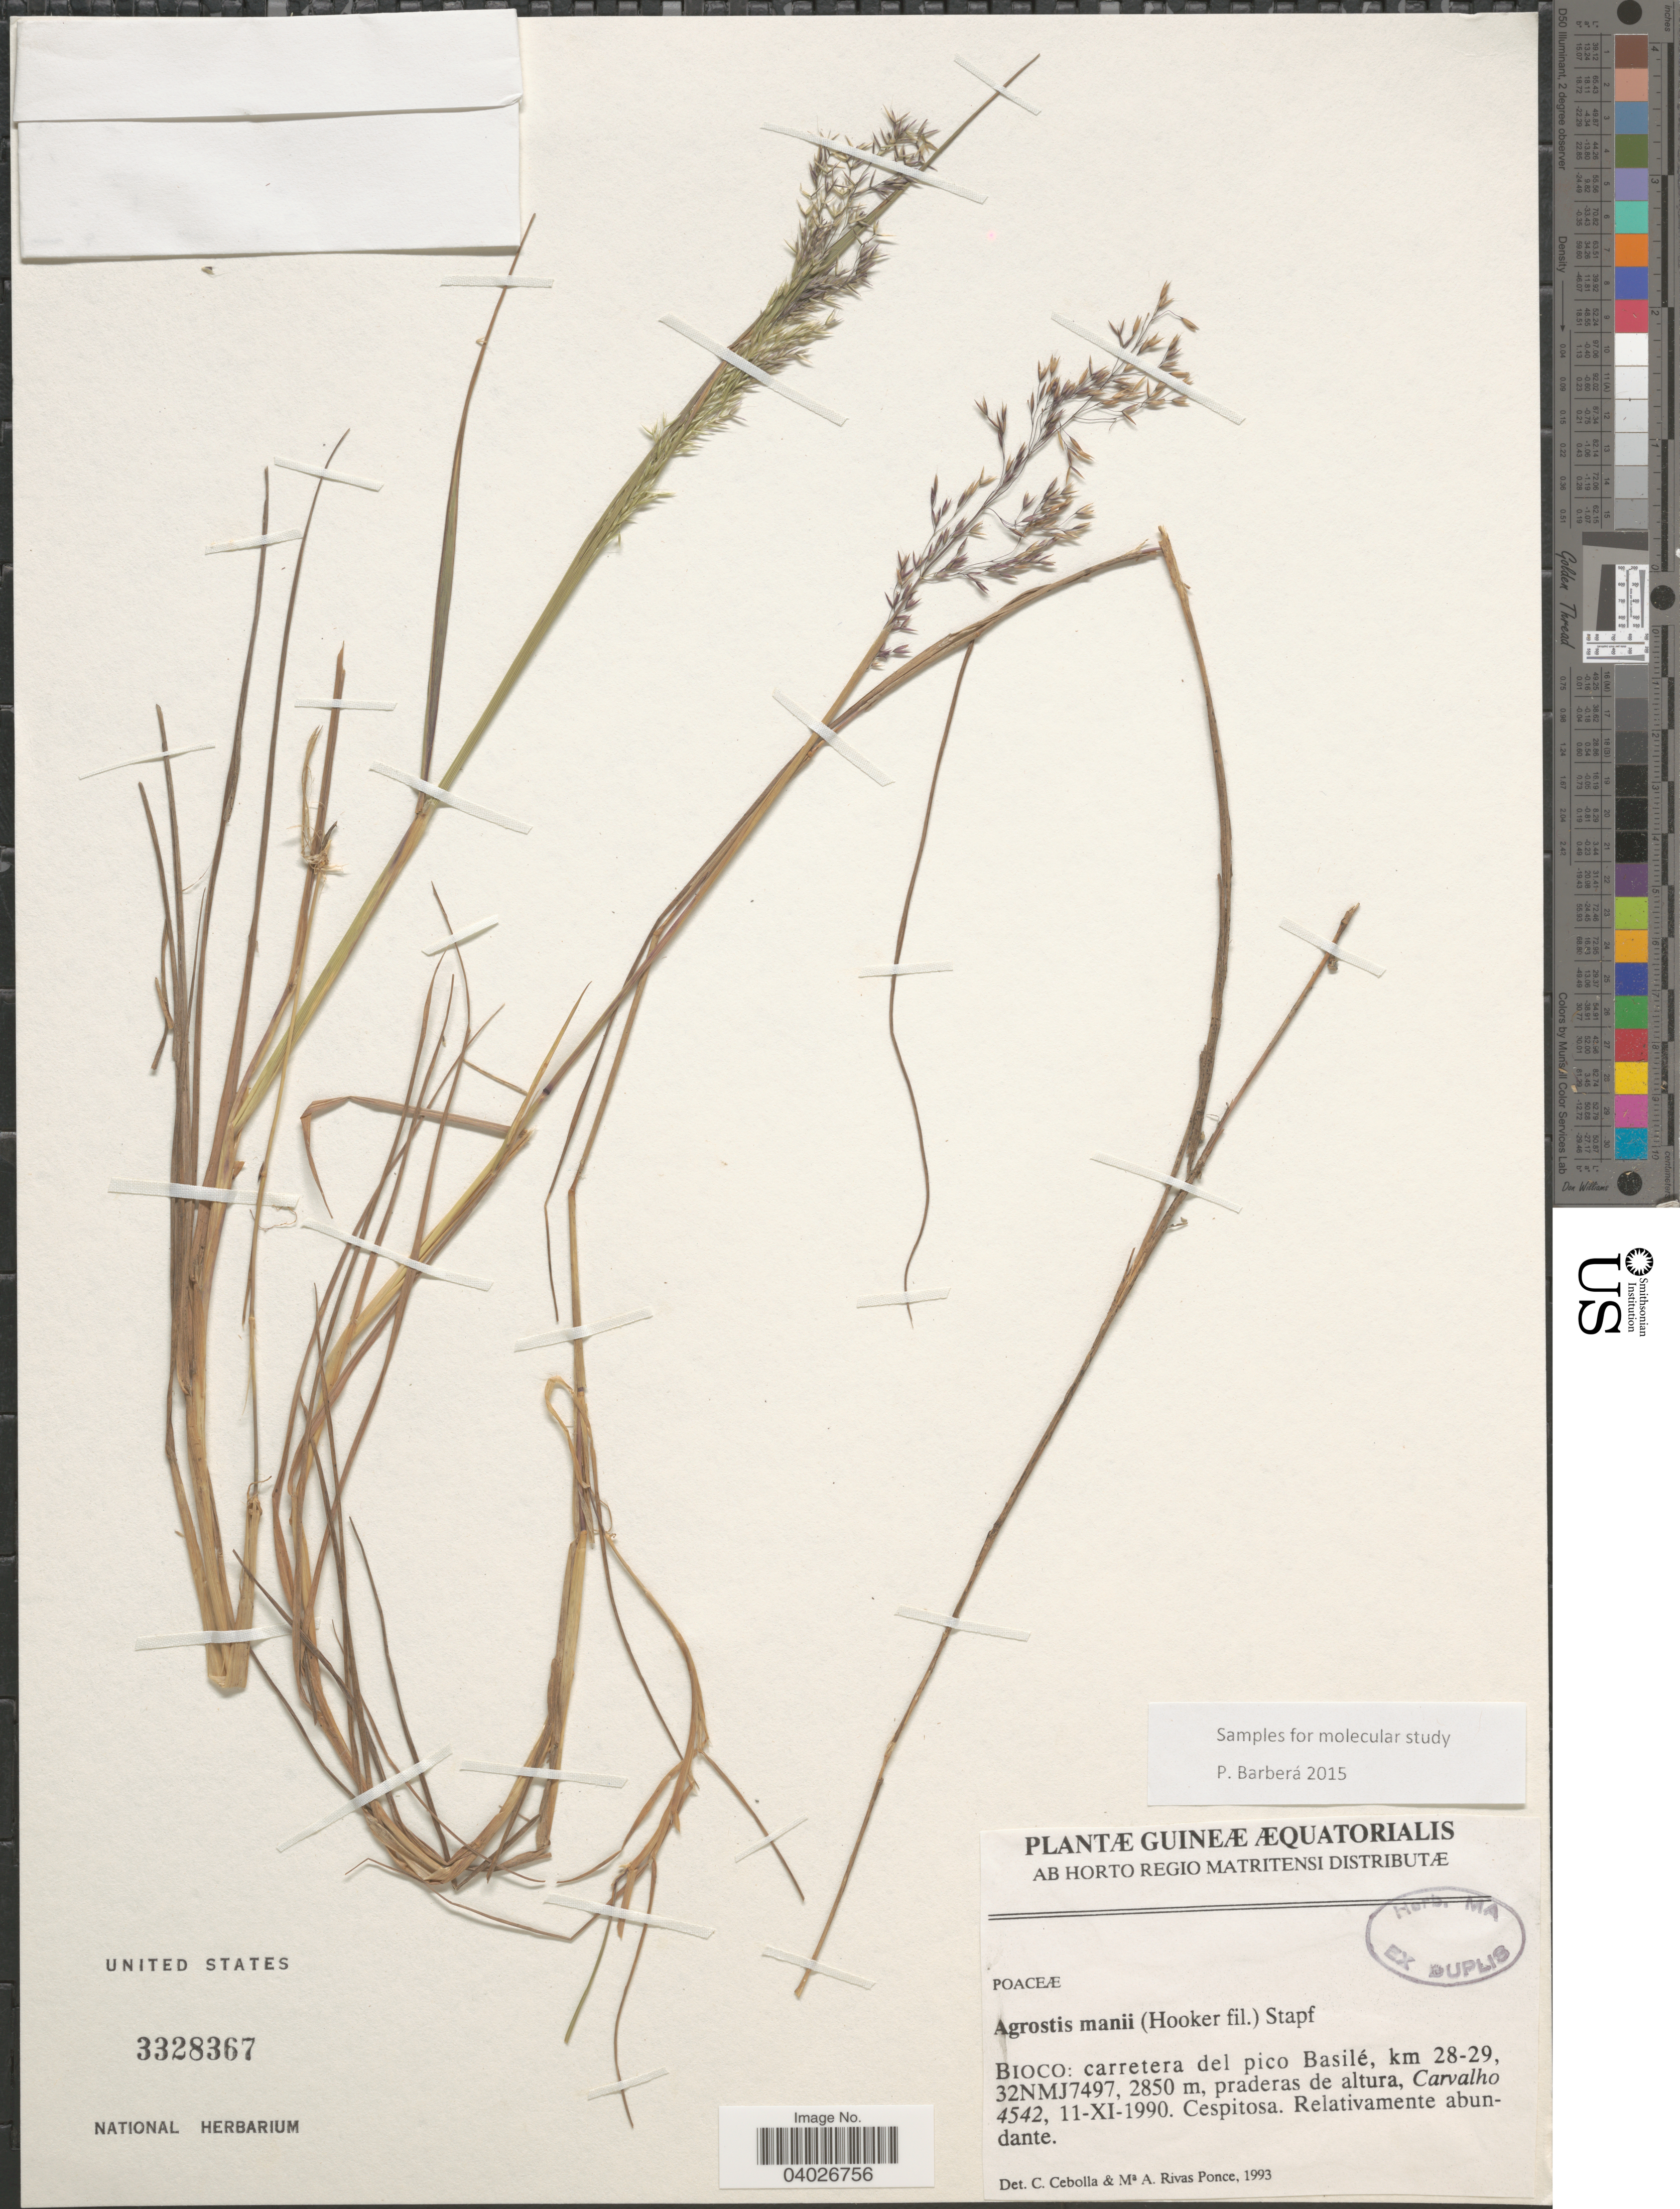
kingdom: Plantae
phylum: Tracheophyta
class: Liliopsida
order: Poales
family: Poaceae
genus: Agrostis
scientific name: Agrostis mannii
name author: (Hook. f.) Stapf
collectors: Carvalho, --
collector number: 4542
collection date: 1990-11-11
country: Equatorial Guinea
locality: Guineæ Æquatorialis. Bioco: carretera del pico Basilé, km 28-29, 32NMJ7497.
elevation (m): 2850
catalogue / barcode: US 3328367